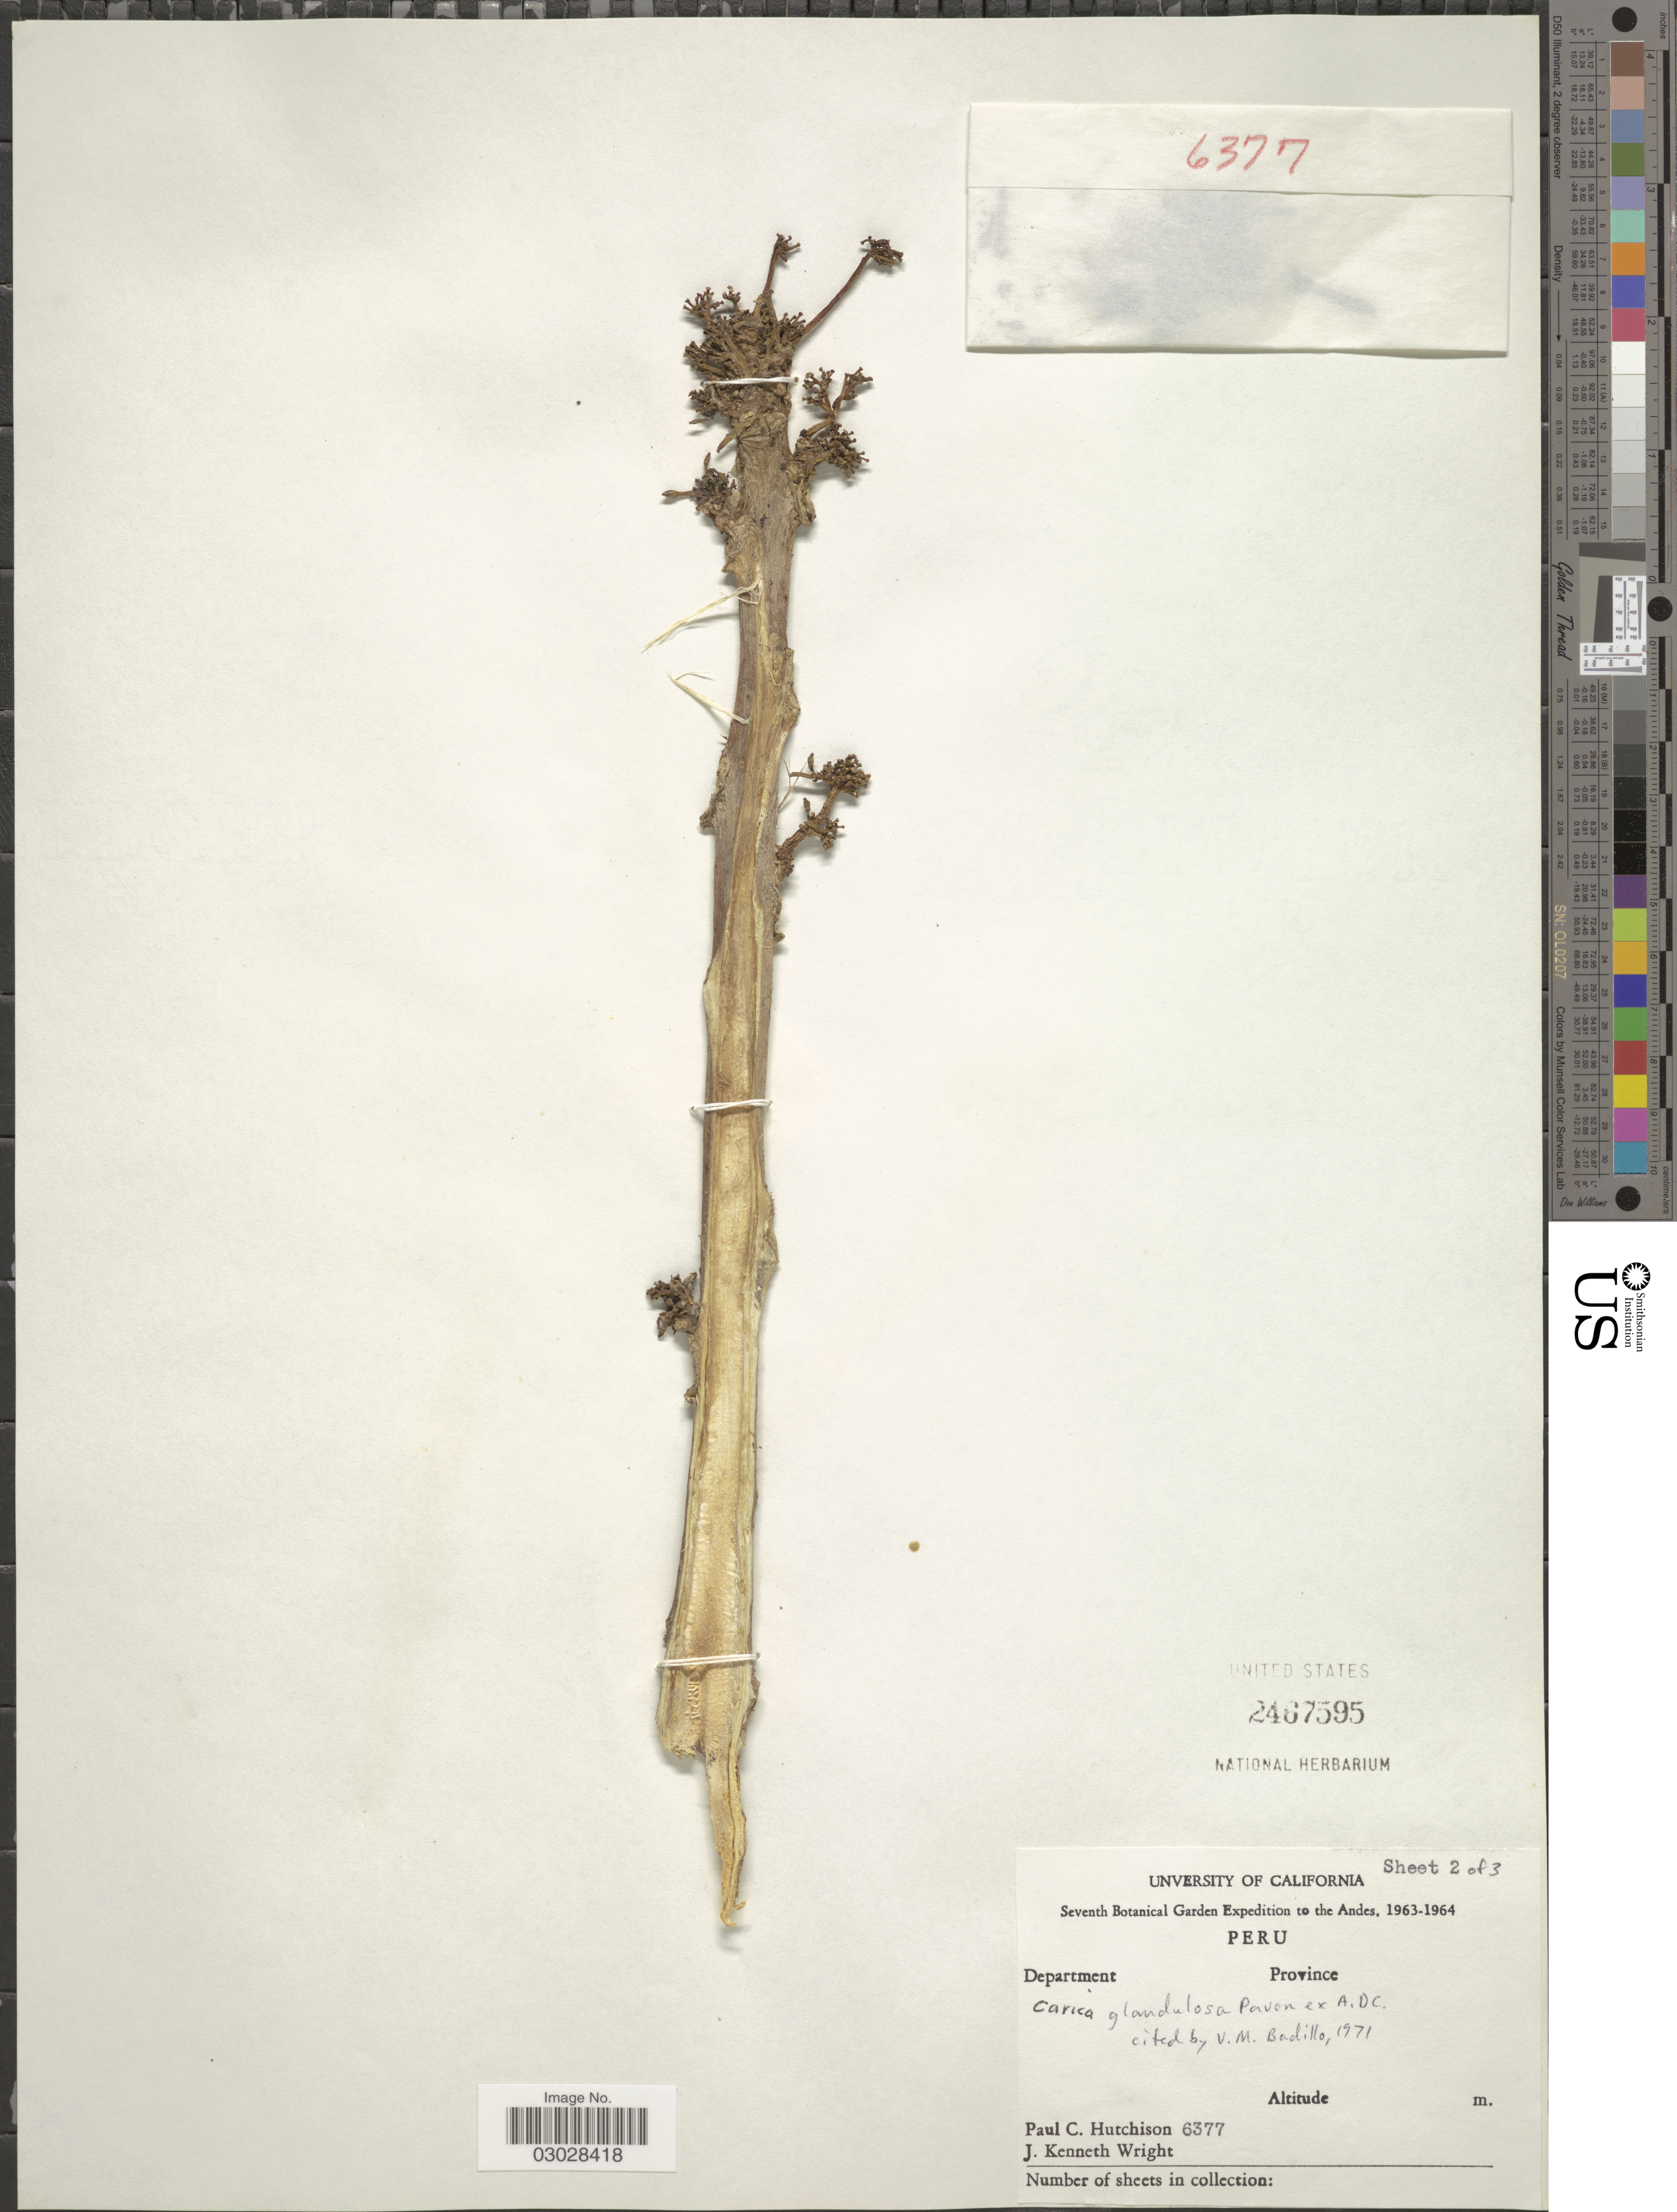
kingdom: Plantae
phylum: Tracheophyta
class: Magnoliopsida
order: Brassicales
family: Caricaceae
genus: Vasconcellea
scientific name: Vasconcellea glandulosa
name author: A. DC.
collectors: P. C. Hutchison & J. K. Wright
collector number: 6377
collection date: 1963/1964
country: Peru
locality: The Andes.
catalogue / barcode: US 2467595